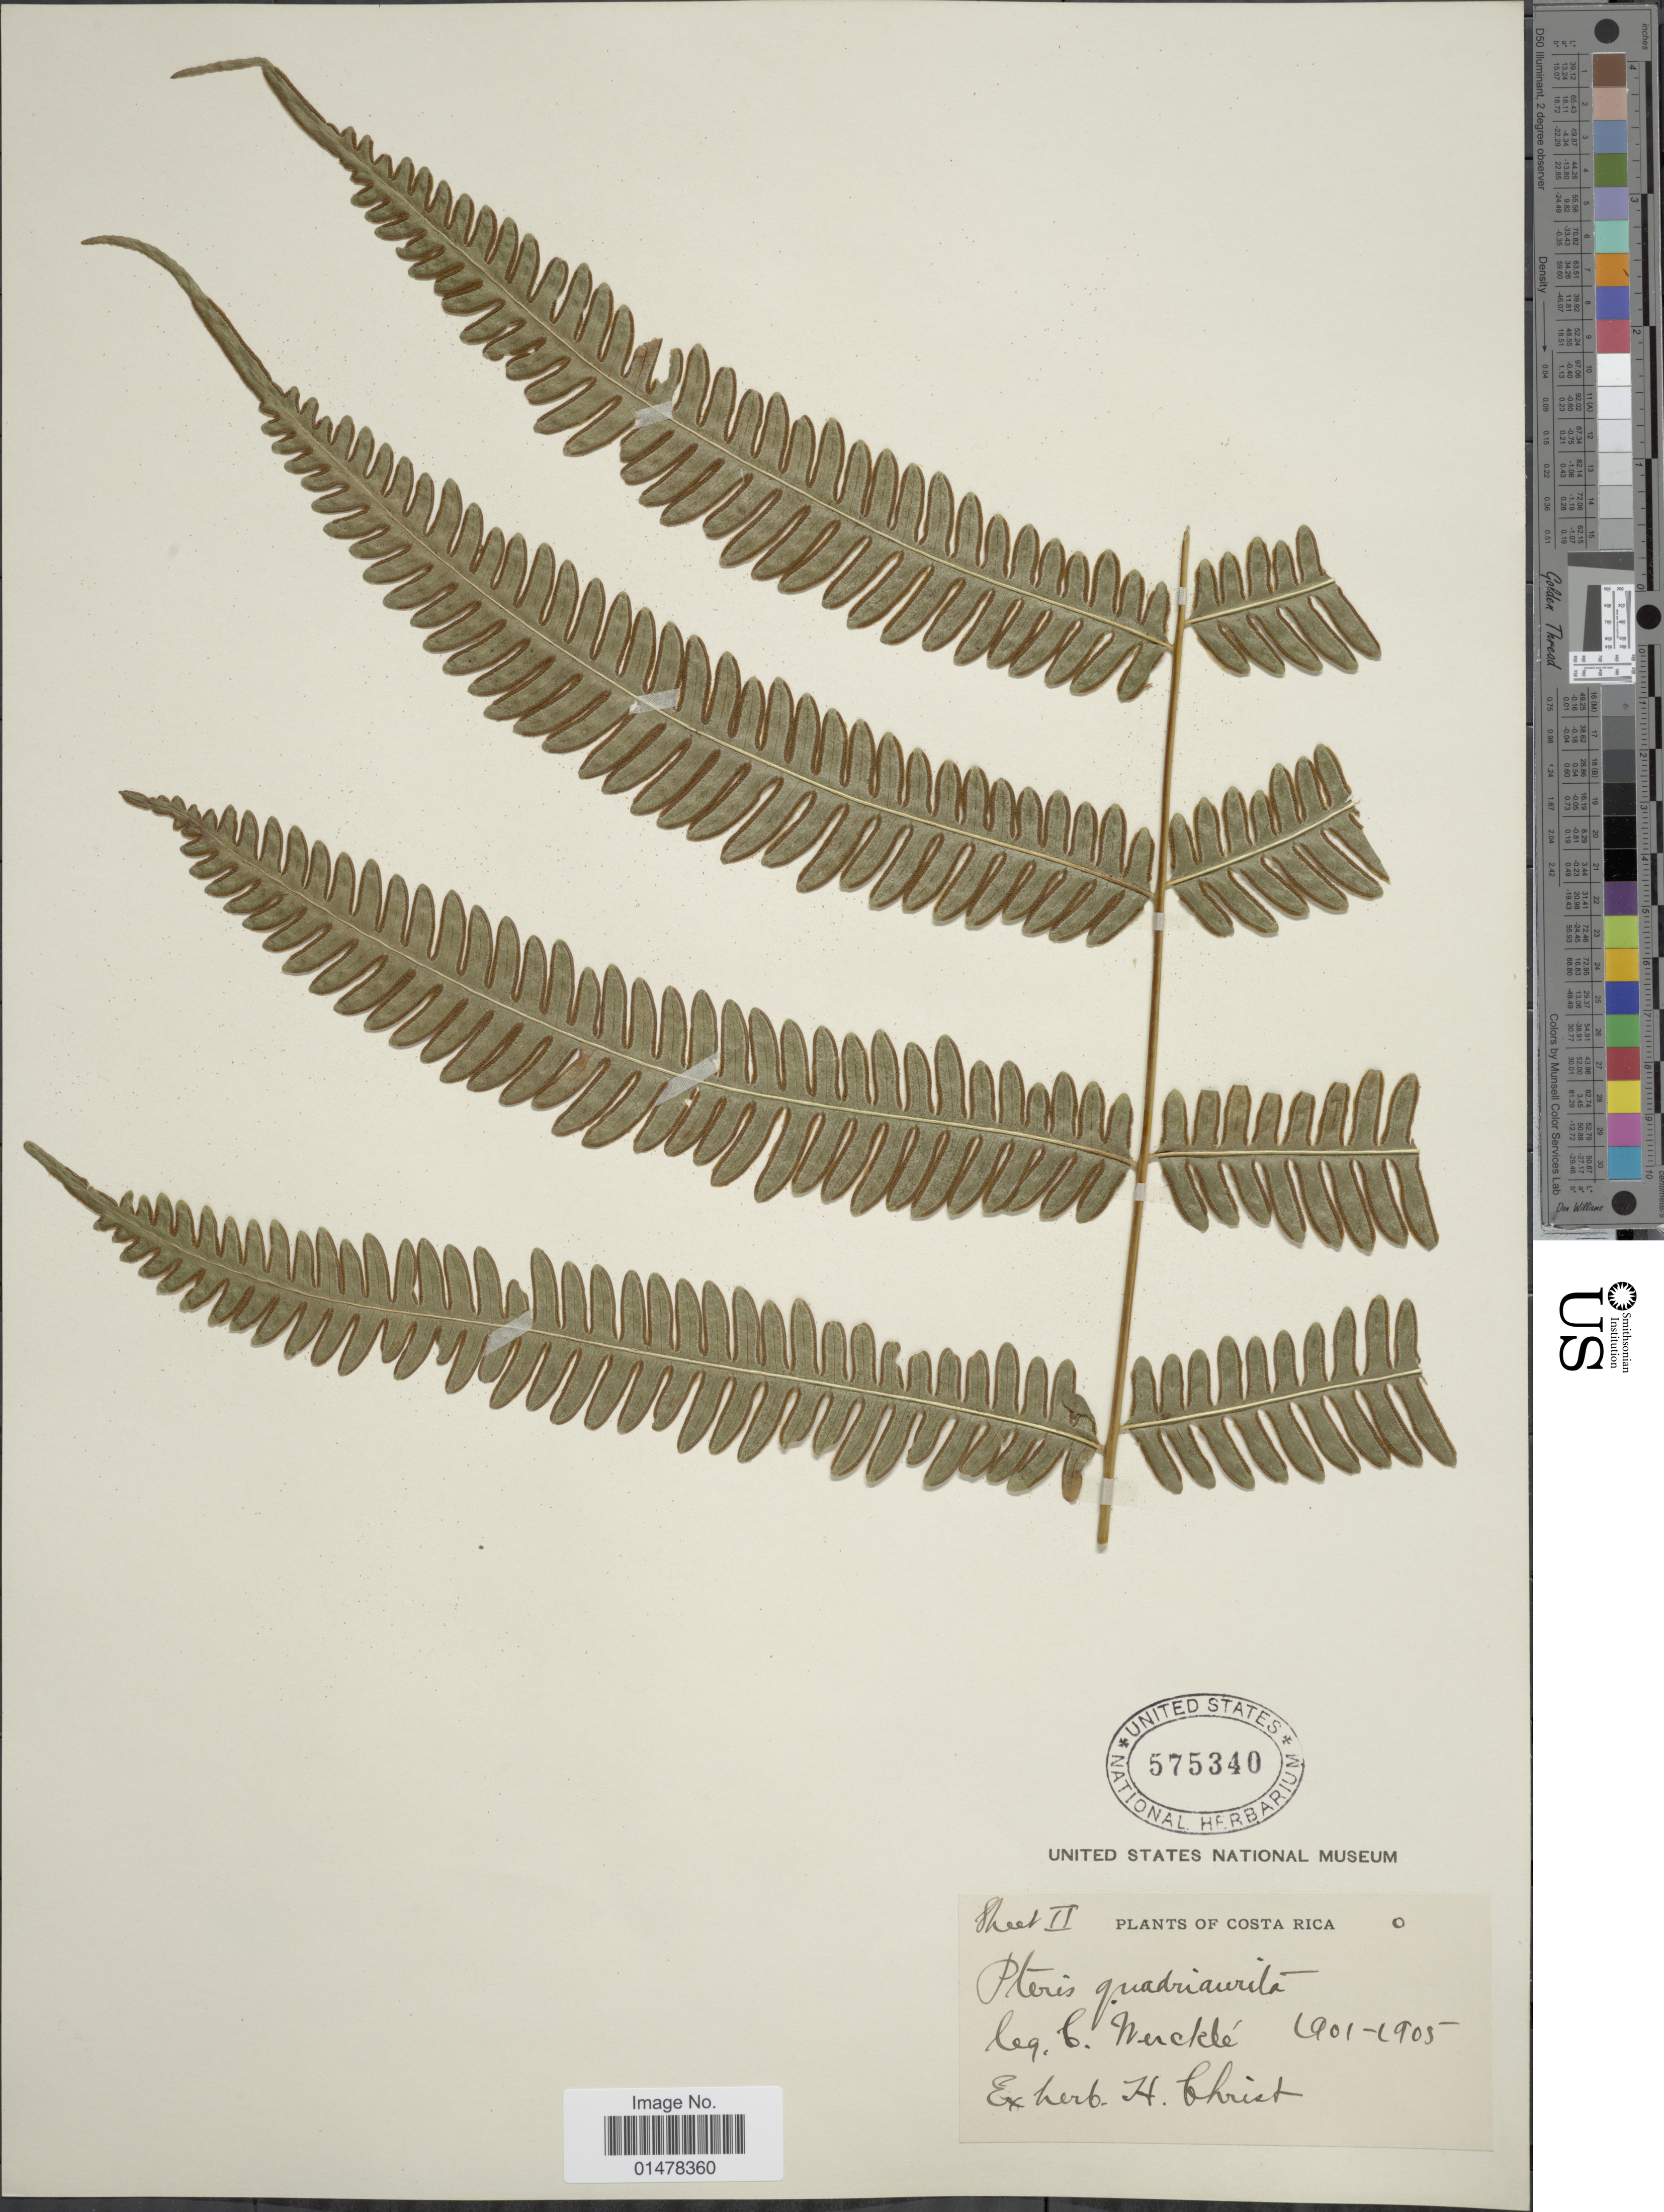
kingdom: Plantae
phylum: Tracheophyta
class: Polypodiopsida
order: Polypodiales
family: Pteridaceae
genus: Pteris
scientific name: Pteris quadriaurita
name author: Retz.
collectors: C. Wercklé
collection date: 1901/1905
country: Costa Rica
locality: Plants of Costa Rica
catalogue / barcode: US 575340